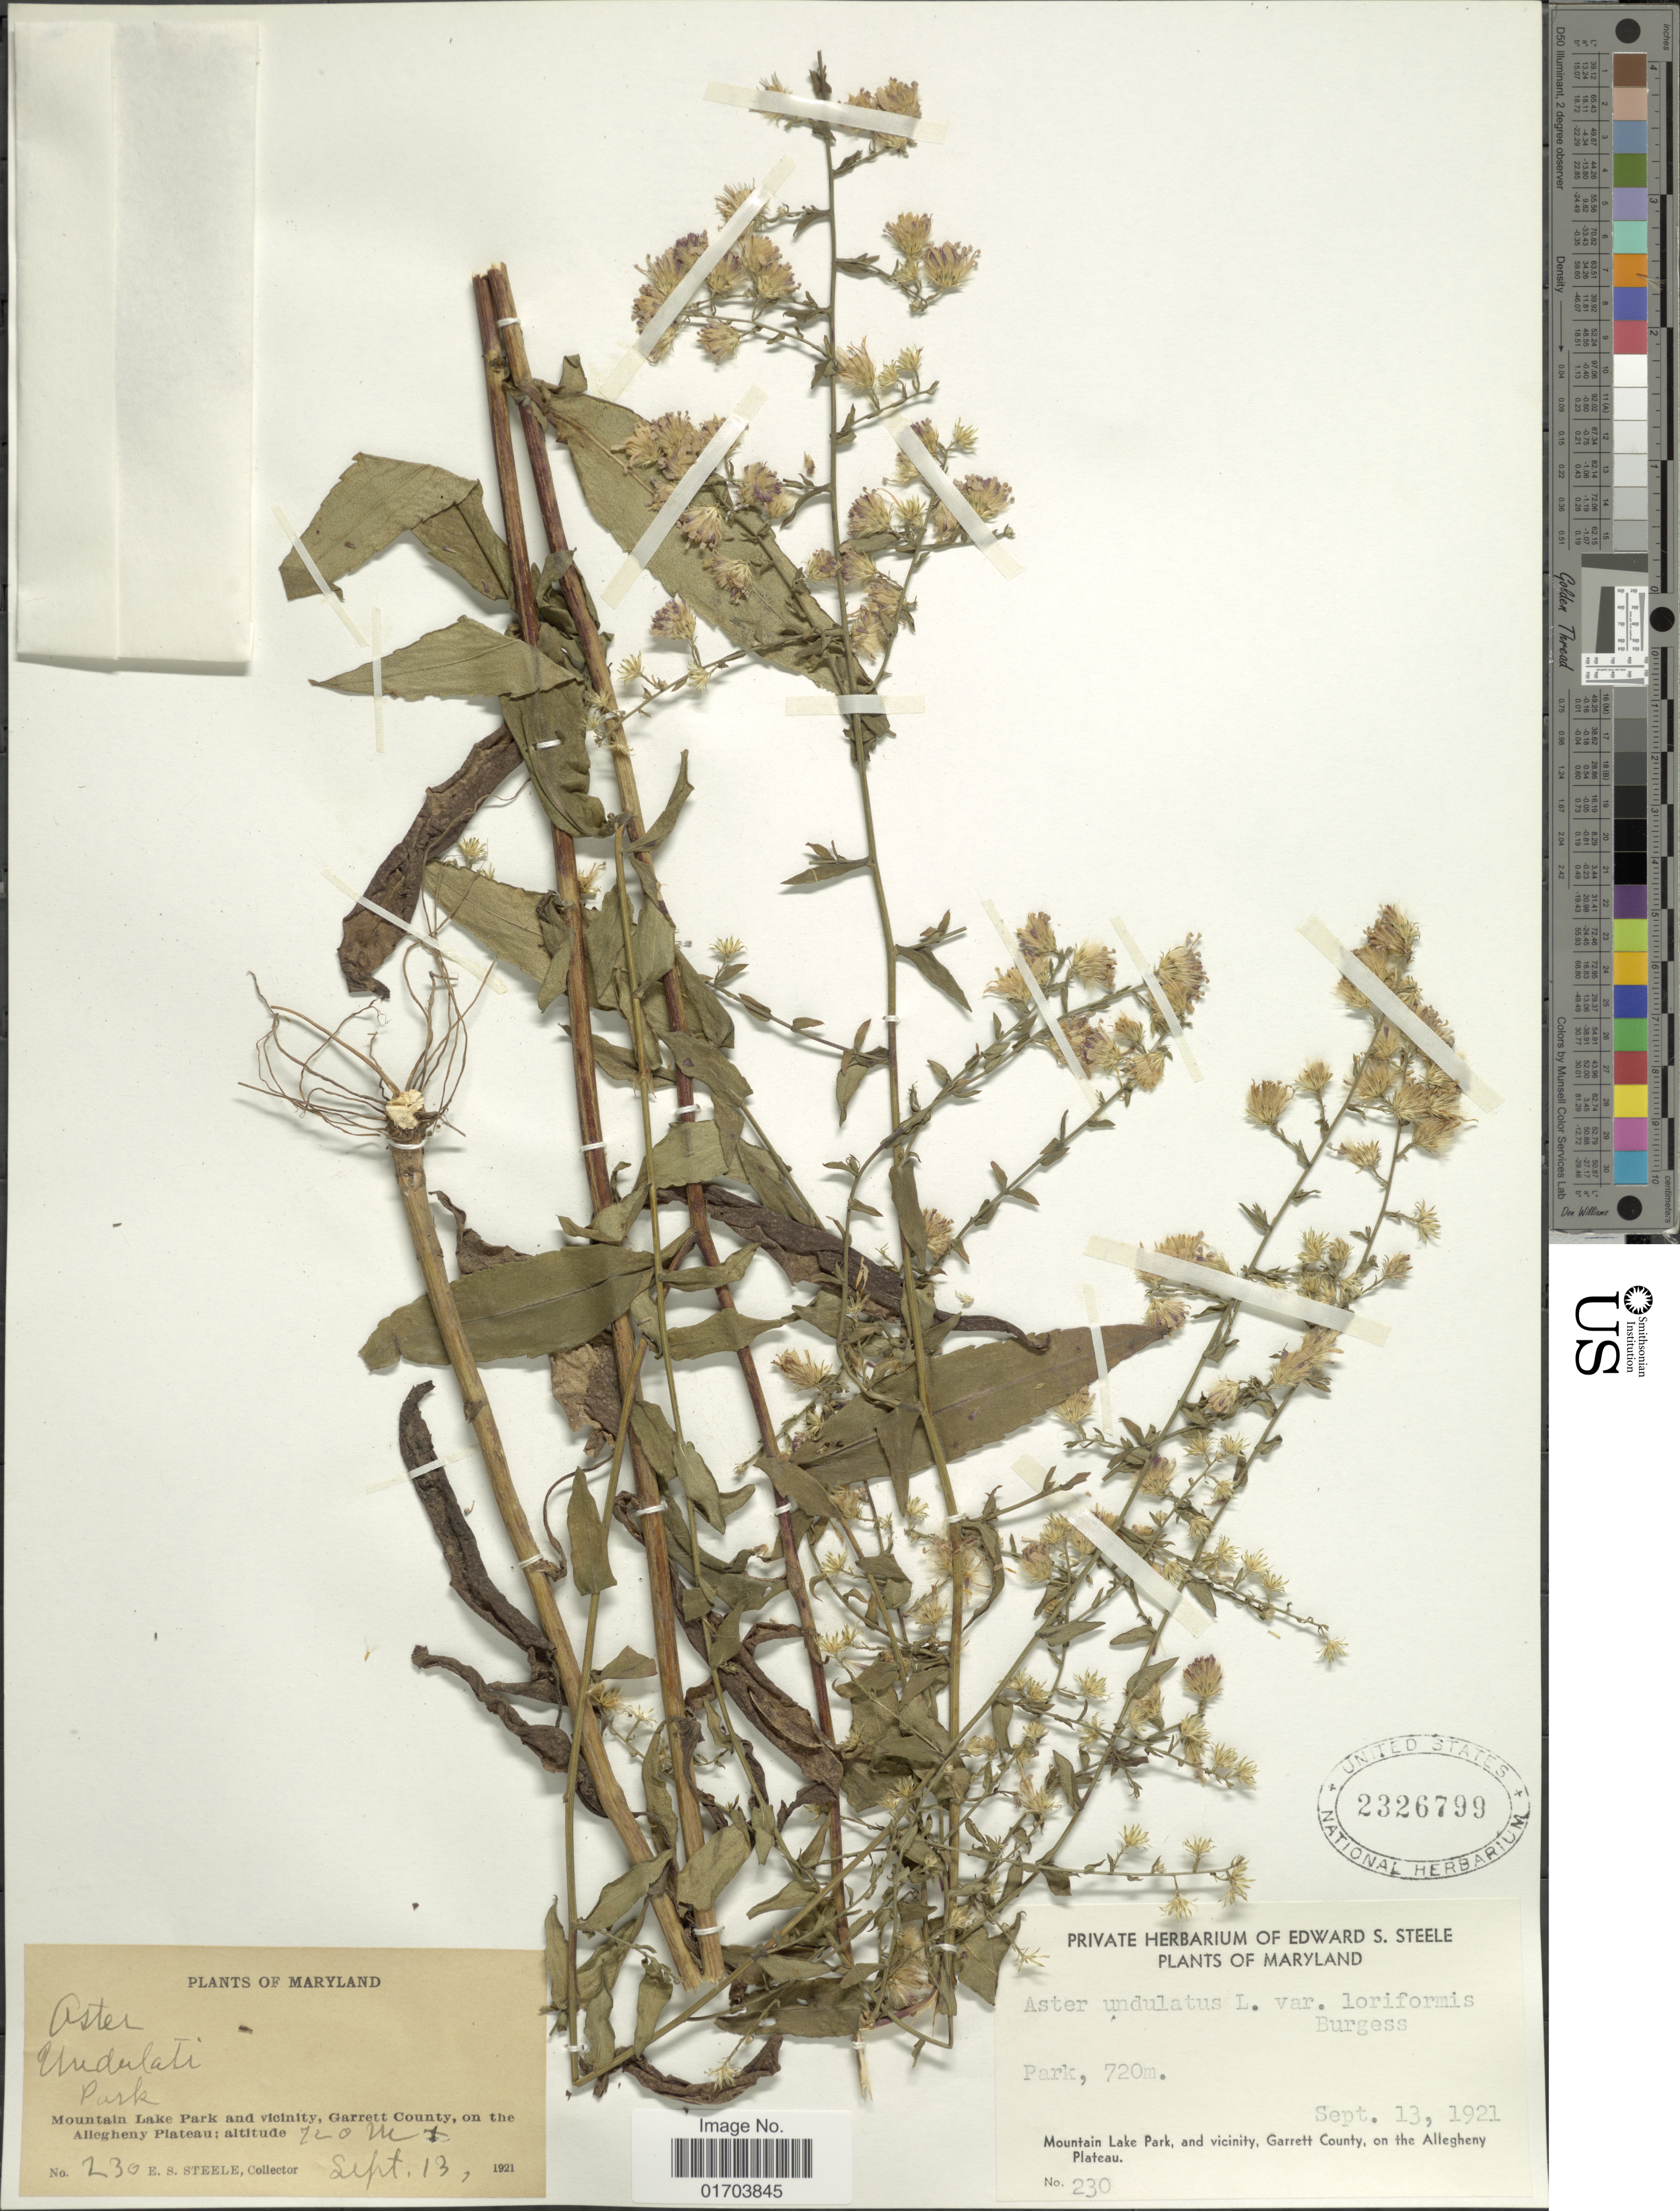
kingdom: Plantae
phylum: Tracheophyta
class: Magnoliopsida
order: Asterales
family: Asteraceae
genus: Symphyotrichum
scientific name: Symphyotrichum undulatum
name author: (L.) G.L. Nesom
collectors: E. Steele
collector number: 230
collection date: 1921-09-13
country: United States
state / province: Maryland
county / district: Garrett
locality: Park, Mountain Lake Park and vicinity, Garrett County, on the Allegheny Plateau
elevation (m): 720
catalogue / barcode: US 2326799